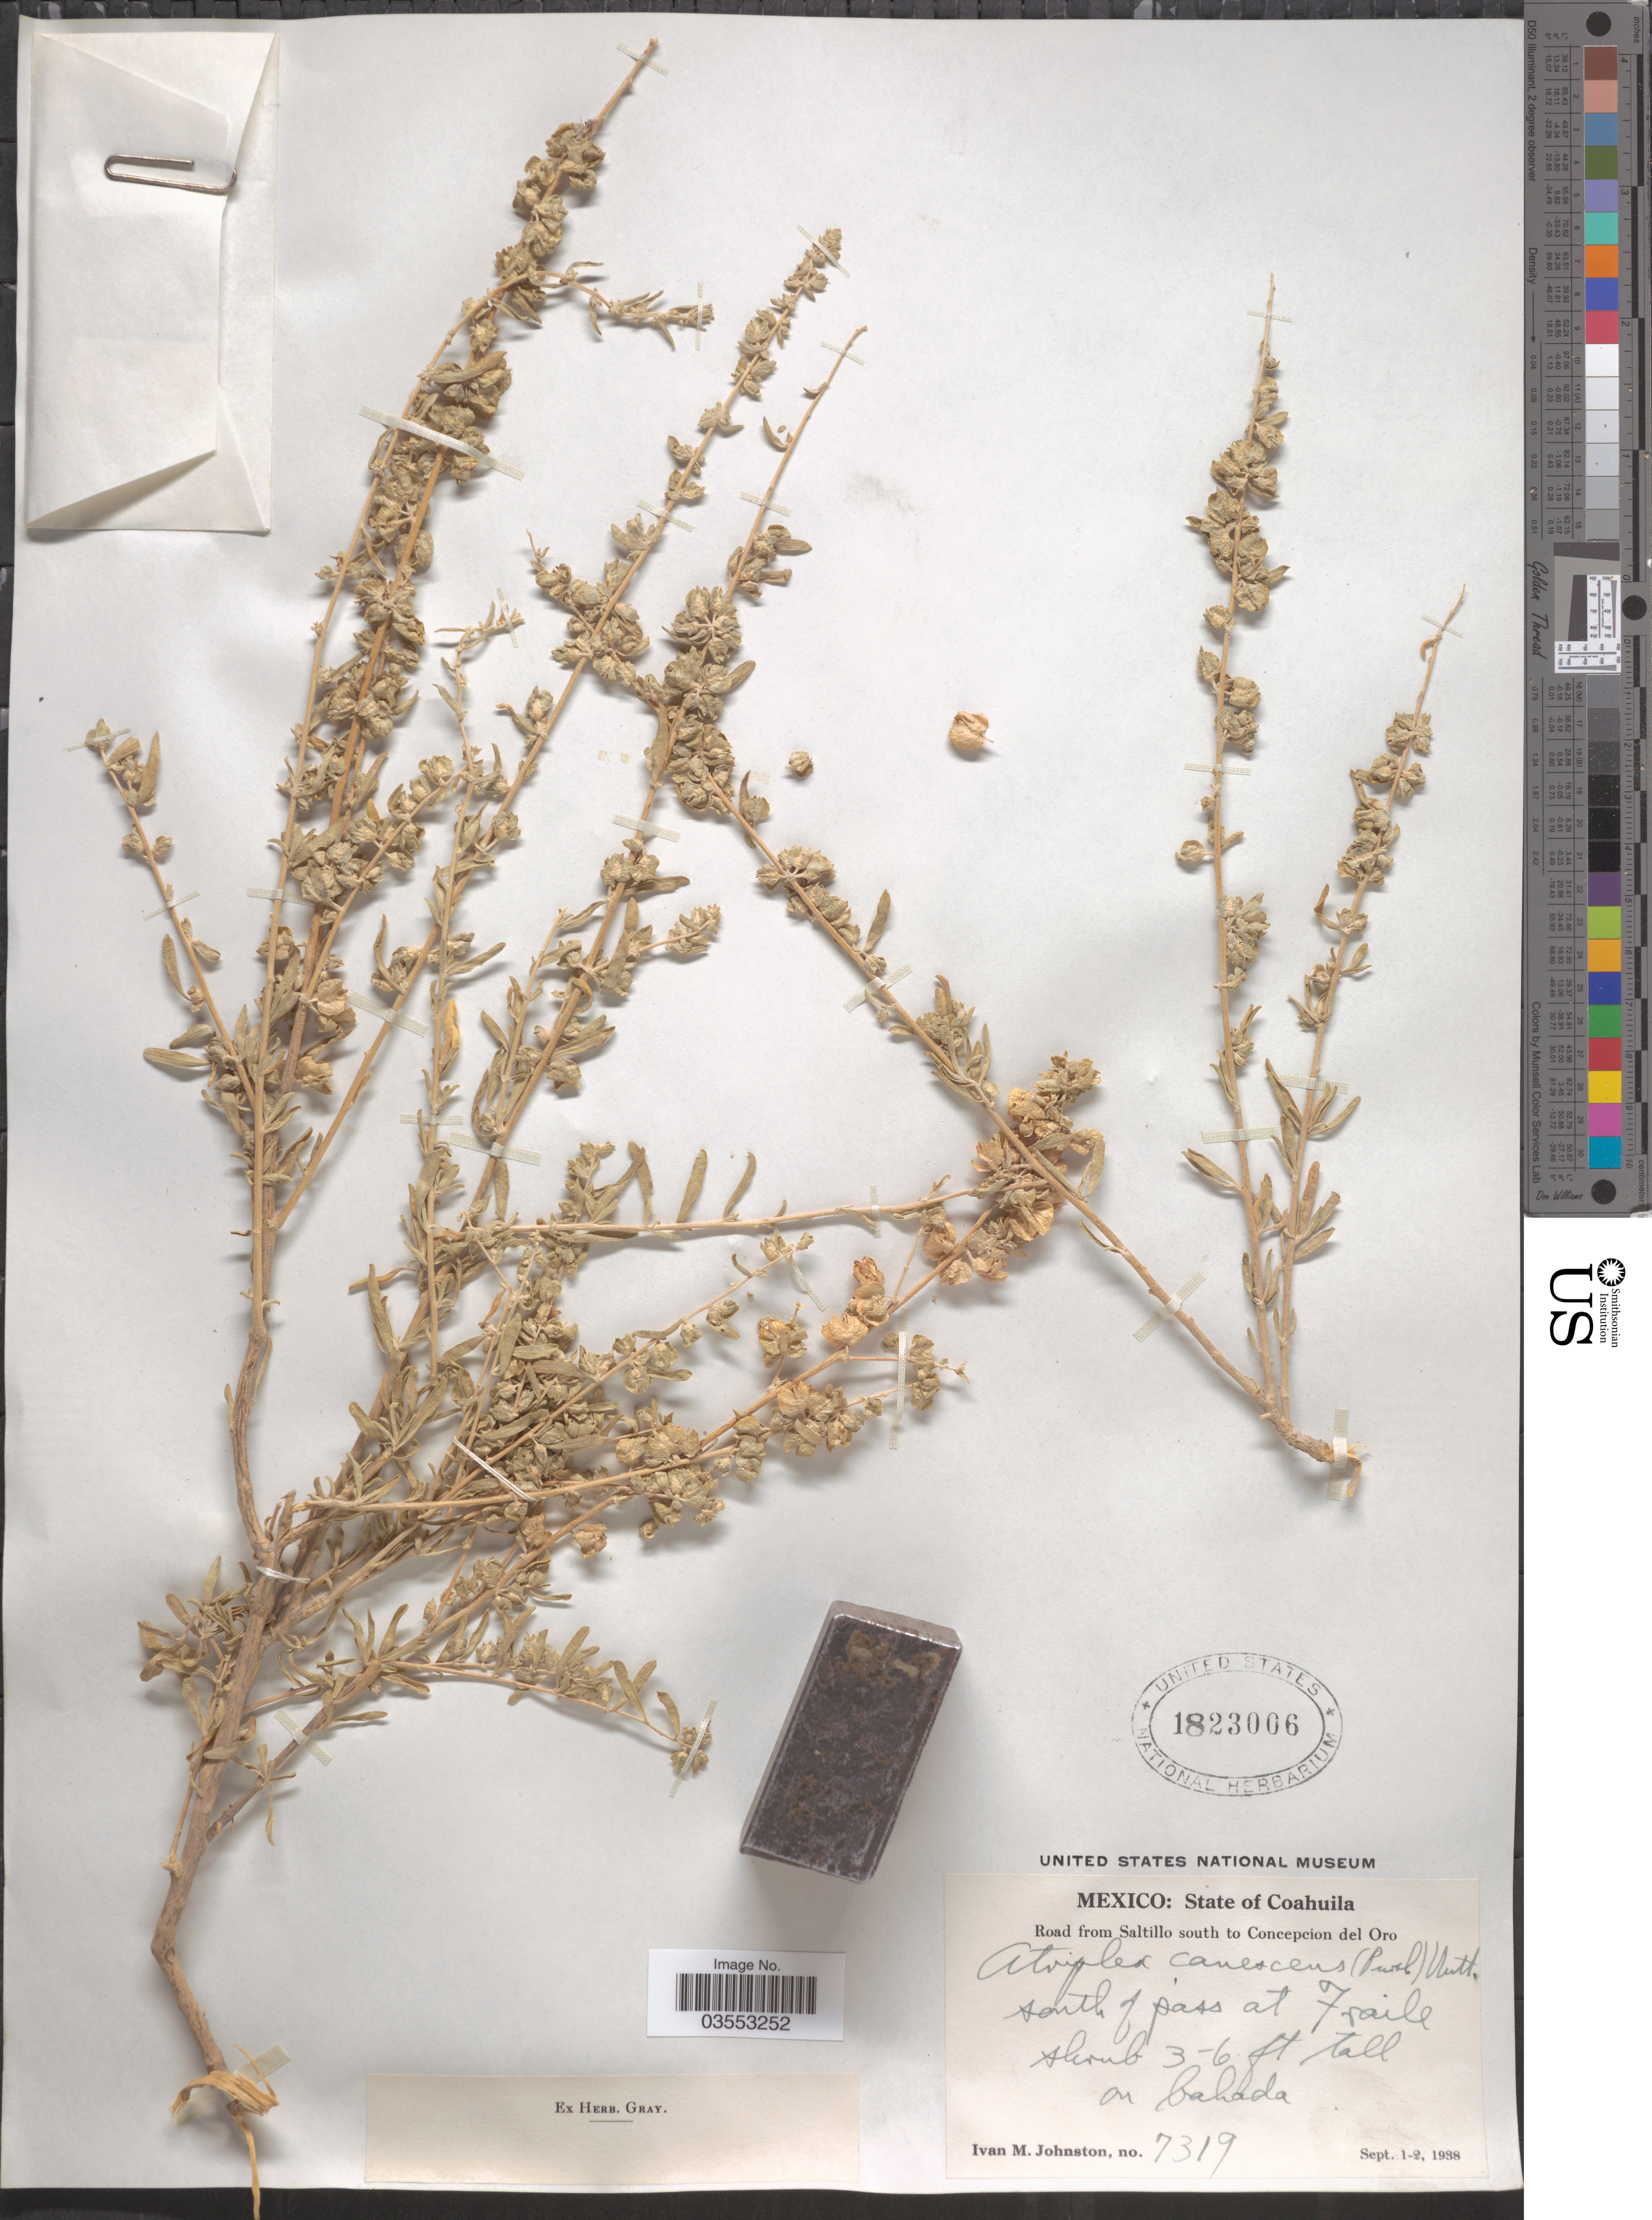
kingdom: Plantae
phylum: Tracheophyta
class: Magnoliopsida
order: Caryophyllales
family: Amaranthaceae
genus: Atriplex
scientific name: Atriplex canescens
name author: (Pursh) Nutt.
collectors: I.M. Johnston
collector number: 7319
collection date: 1938-09-01/1938-09-02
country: Mexico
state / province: Coahuila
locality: Road from Saltillo south of Concepcion del Oro. South pass at Fraile.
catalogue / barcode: US 1823006